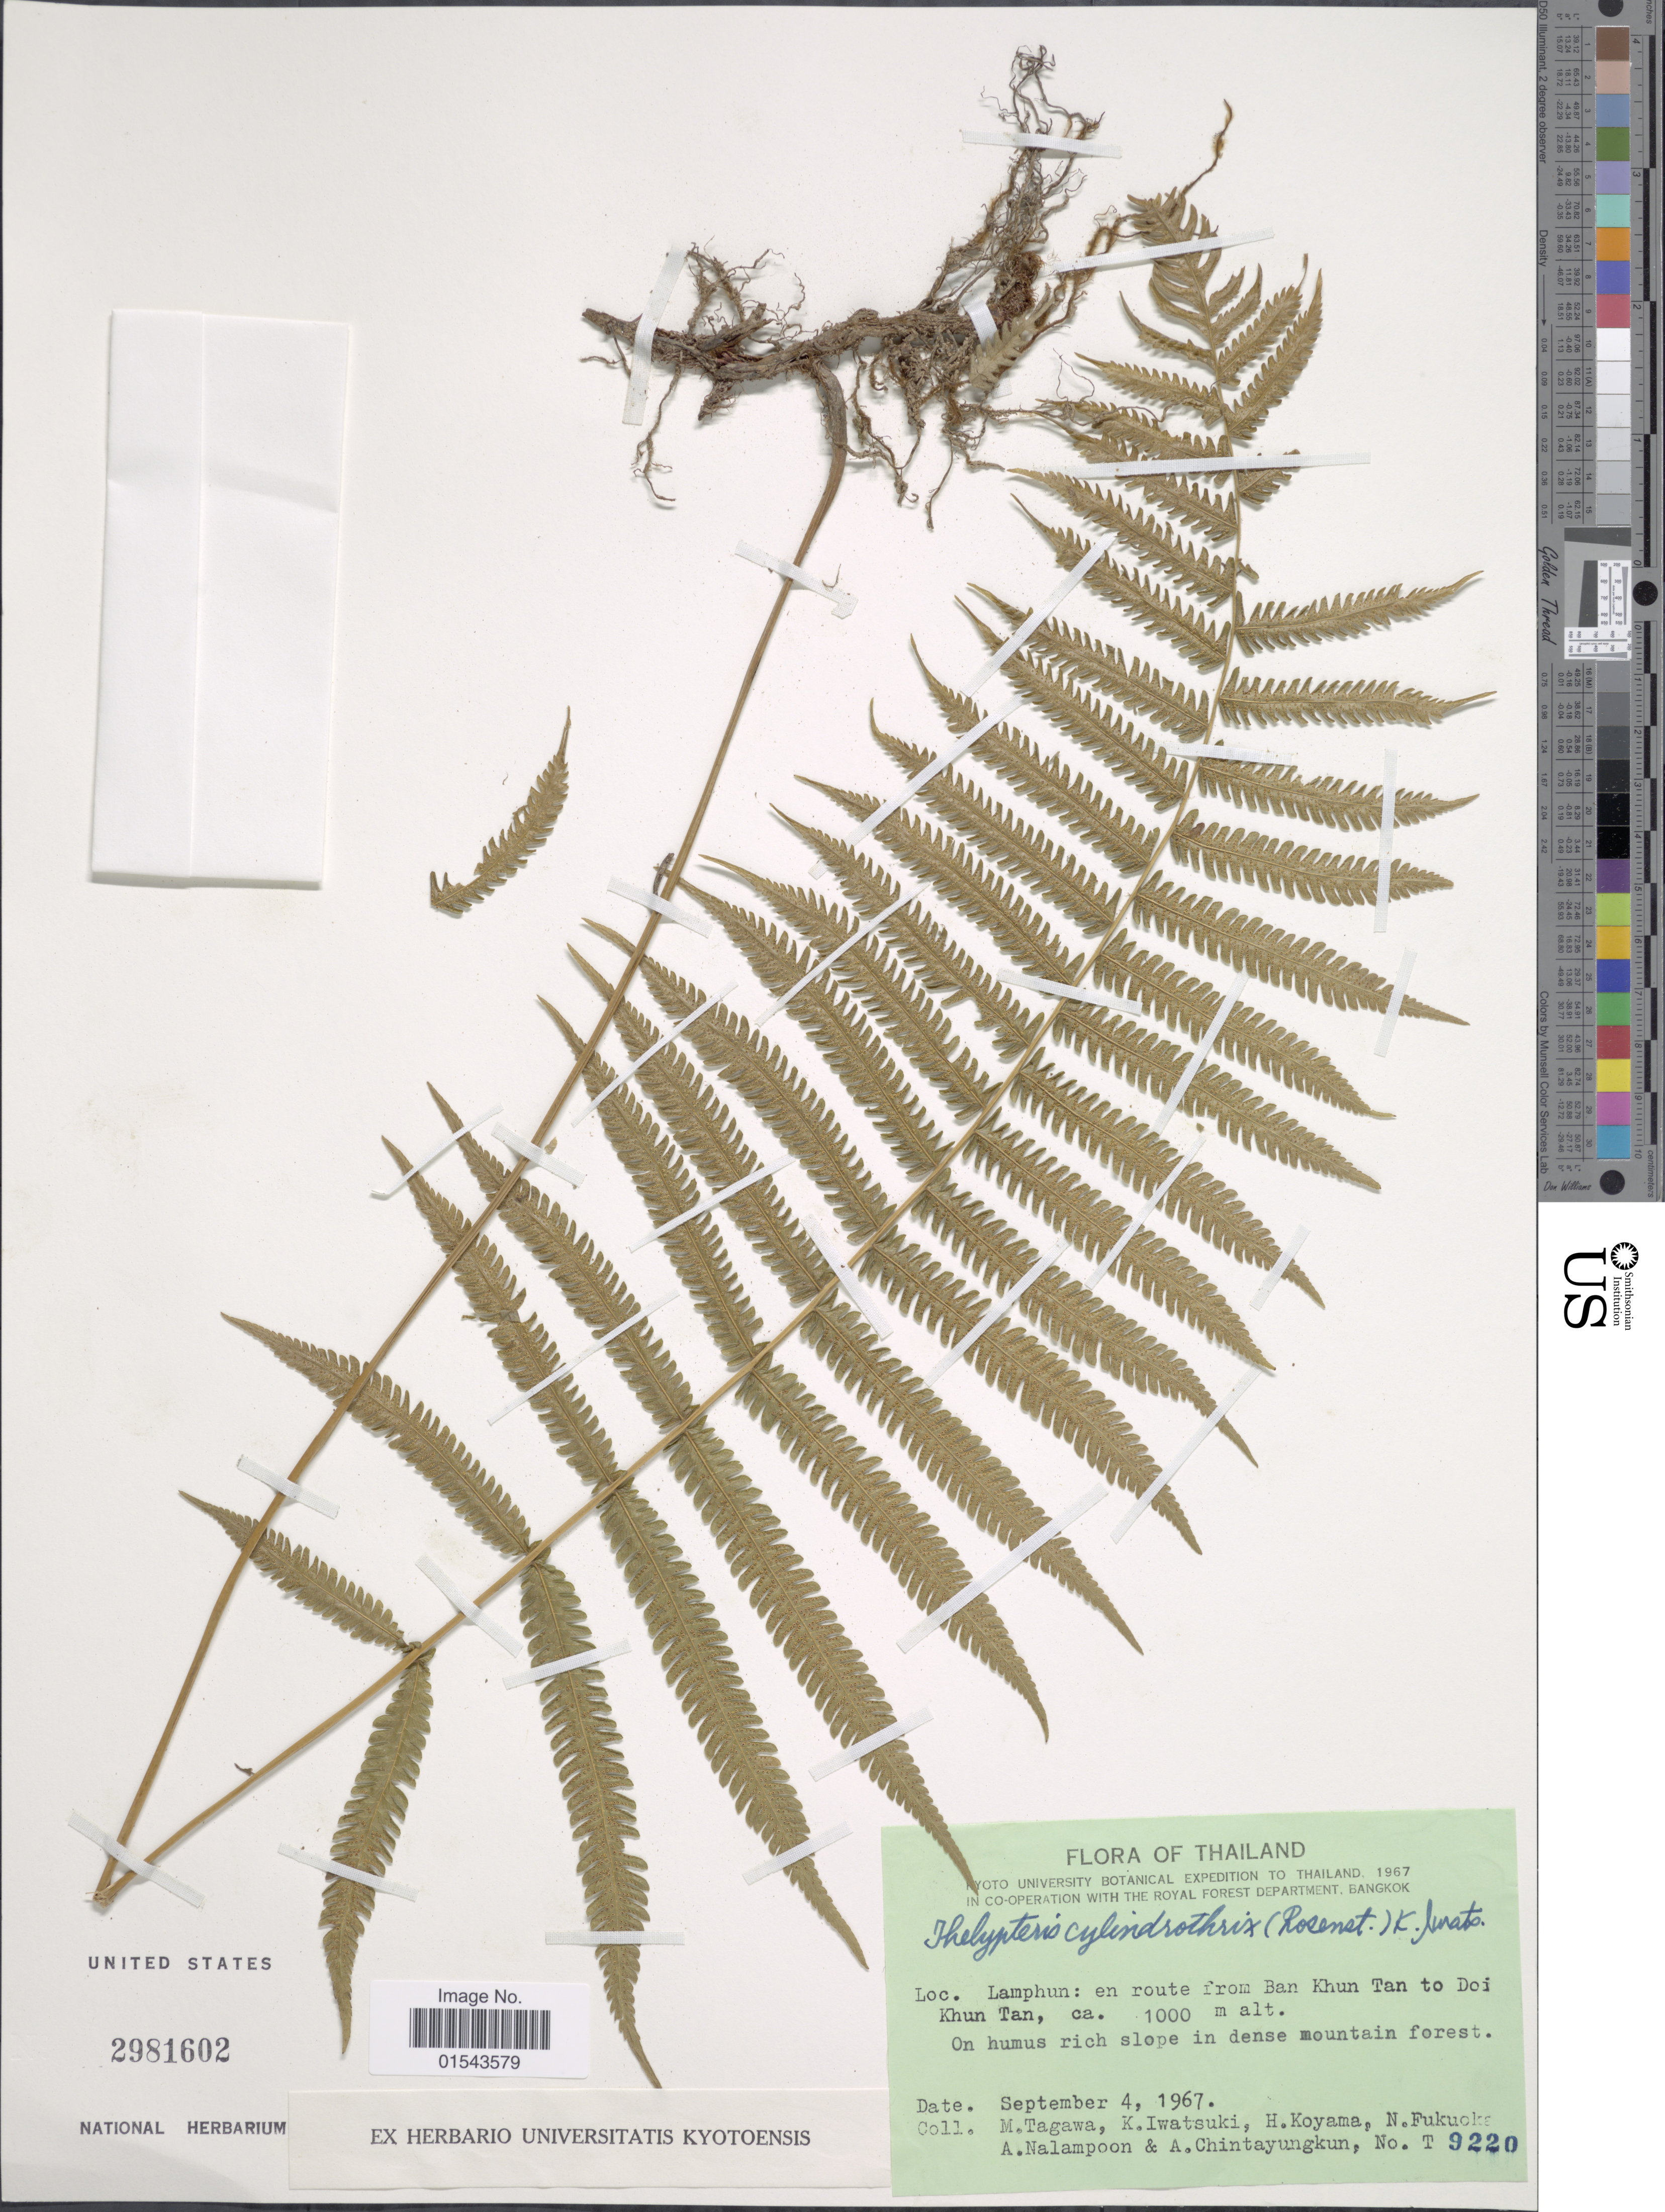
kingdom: Plantae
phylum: Tracheophyta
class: Polypodiopsida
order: Polypodiales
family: Thelypteridaceae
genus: Christella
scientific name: Christella clarkei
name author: (Bedd.) Holttum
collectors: M. Tagawa, K. Iwatsuki, H. Koyama, N. Fukuoka & et al.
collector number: T 9220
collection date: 1967-09-04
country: Thailand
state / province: Lamphun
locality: En route from Ban Khun Tan to Doi Khun Tan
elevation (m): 1000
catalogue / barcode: US 2981602